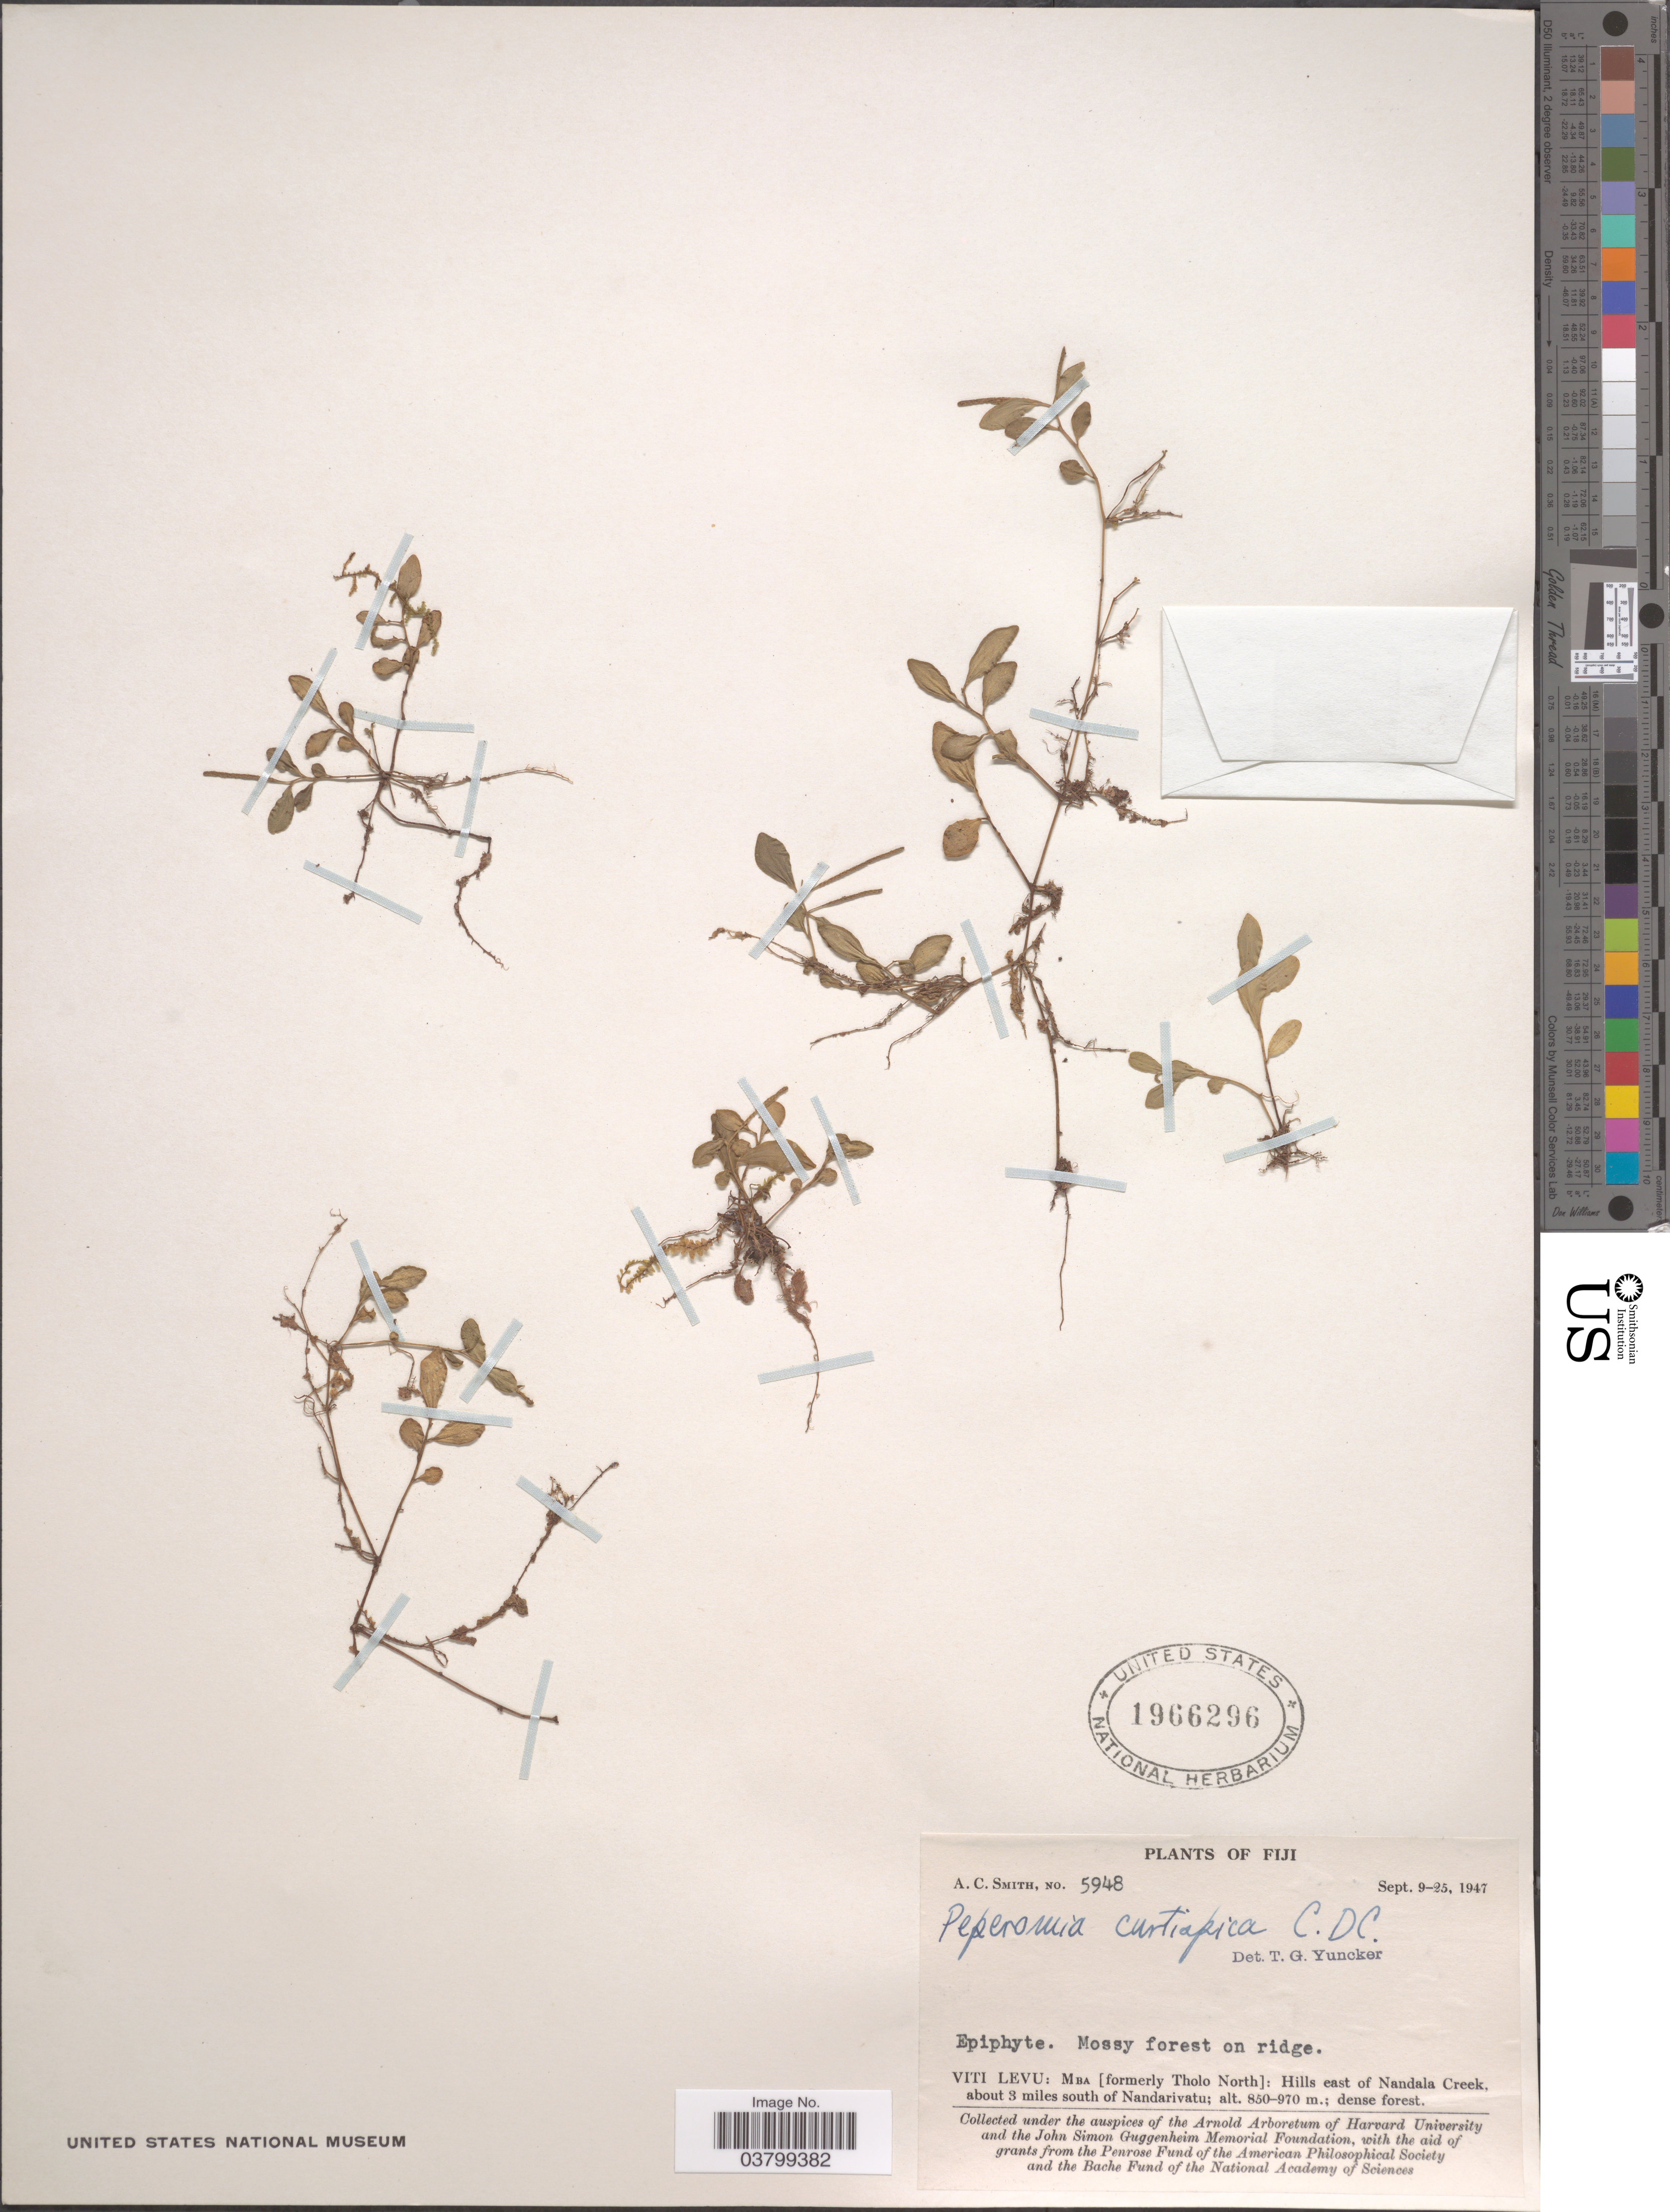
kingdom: Plantae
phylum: Tracheophyta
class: Magnoliopsida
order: Piperales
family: Piperaceae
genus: Peperomia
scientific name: Peperomia curtispica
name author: C. DC.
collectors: A. C. Smith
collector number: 5948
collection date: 1947-09-09/1947-09-25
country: Fiji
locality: Viti Levu: Mba [formerly Tholo North]: Hills east of Nandala Creek, about 3 miles south of Nandarivatu.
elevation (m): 850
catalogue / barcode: US 1966296